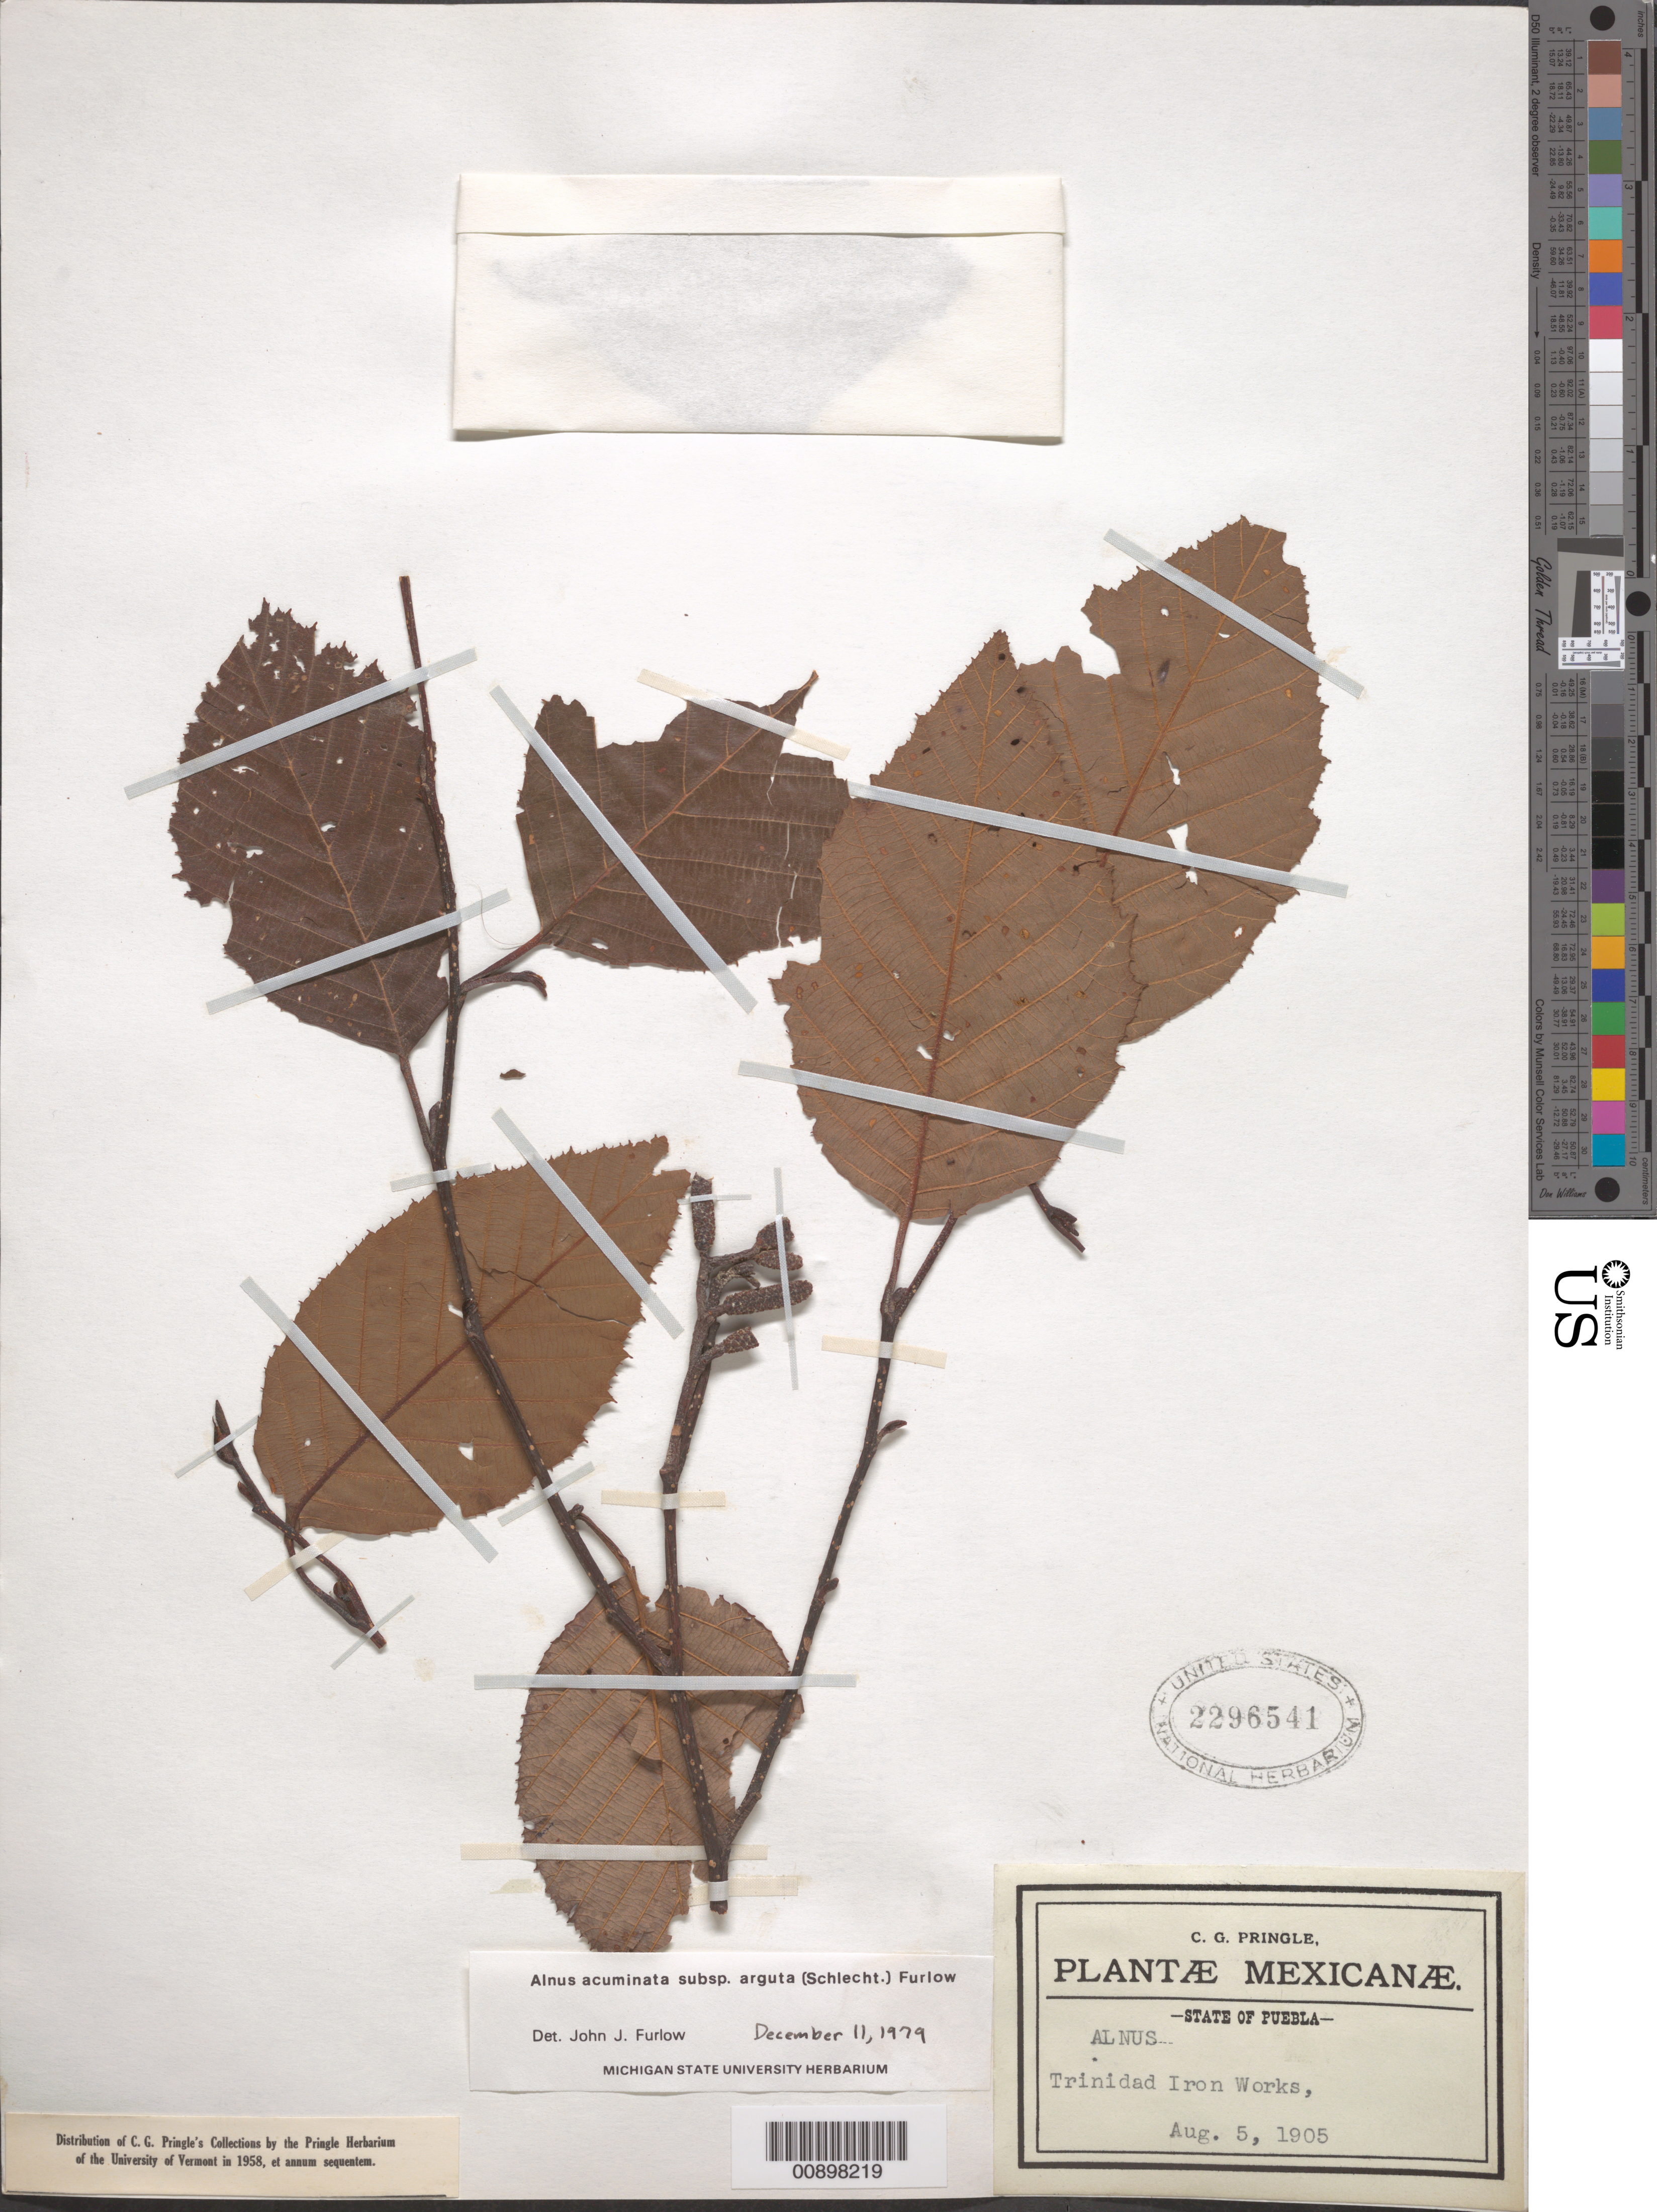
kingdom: Plantae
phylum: Tracheophyta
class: Magnoliopsida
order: Fagales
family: Betulaceae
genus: Alnus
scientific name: Alnus acuminata subsp. arguta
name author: (Schltdl.) Furlow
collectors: C. G. Pringle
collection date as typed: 05 Aug 1905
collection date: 1905-08-05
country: Mexico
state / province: Puebla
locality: Trinidad Iron Works. State of Puebla.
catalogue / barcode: US 2296541